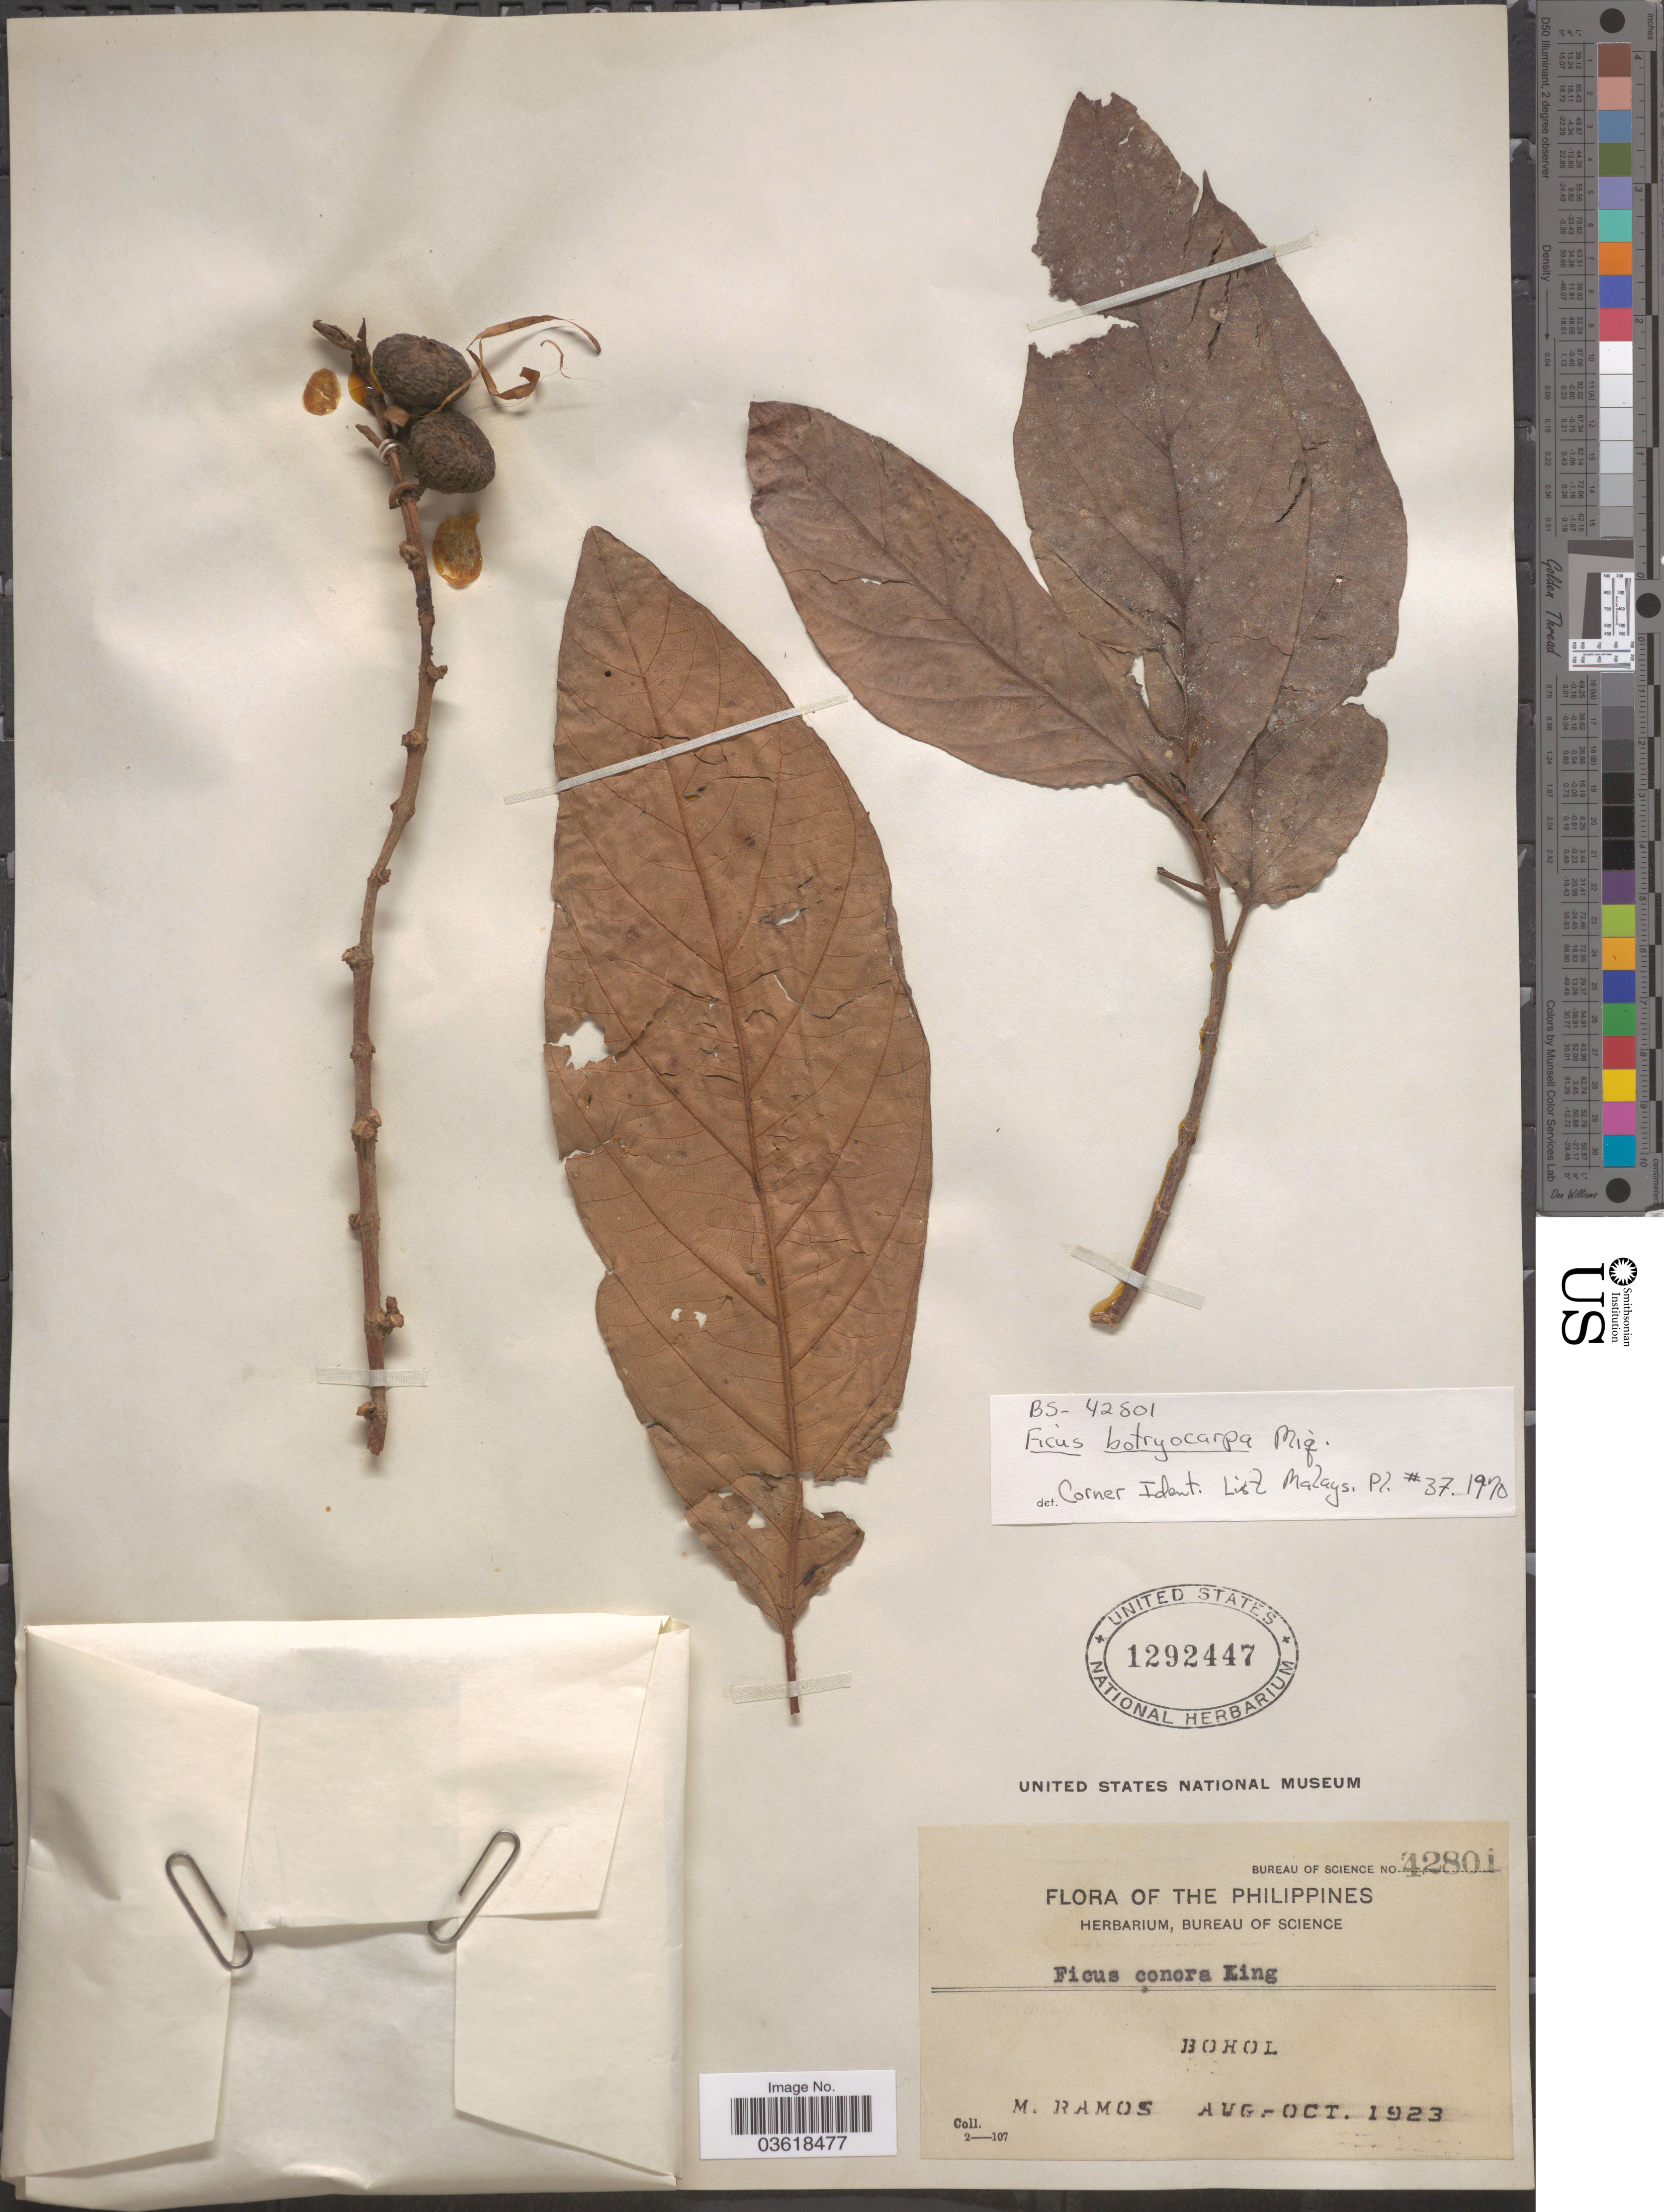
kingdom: Plantae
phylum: Tracheophyta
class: Magnoliopsida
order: Rosales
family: Moraceae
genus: Ficus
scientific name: Ficus botryocarpa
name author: Miq.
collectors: M. Ramos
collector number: Bureau of Science 42801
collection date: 1923-08/1923-10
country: Philippines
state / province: Central Visayas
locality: Bohol.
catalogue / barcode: US 1292447